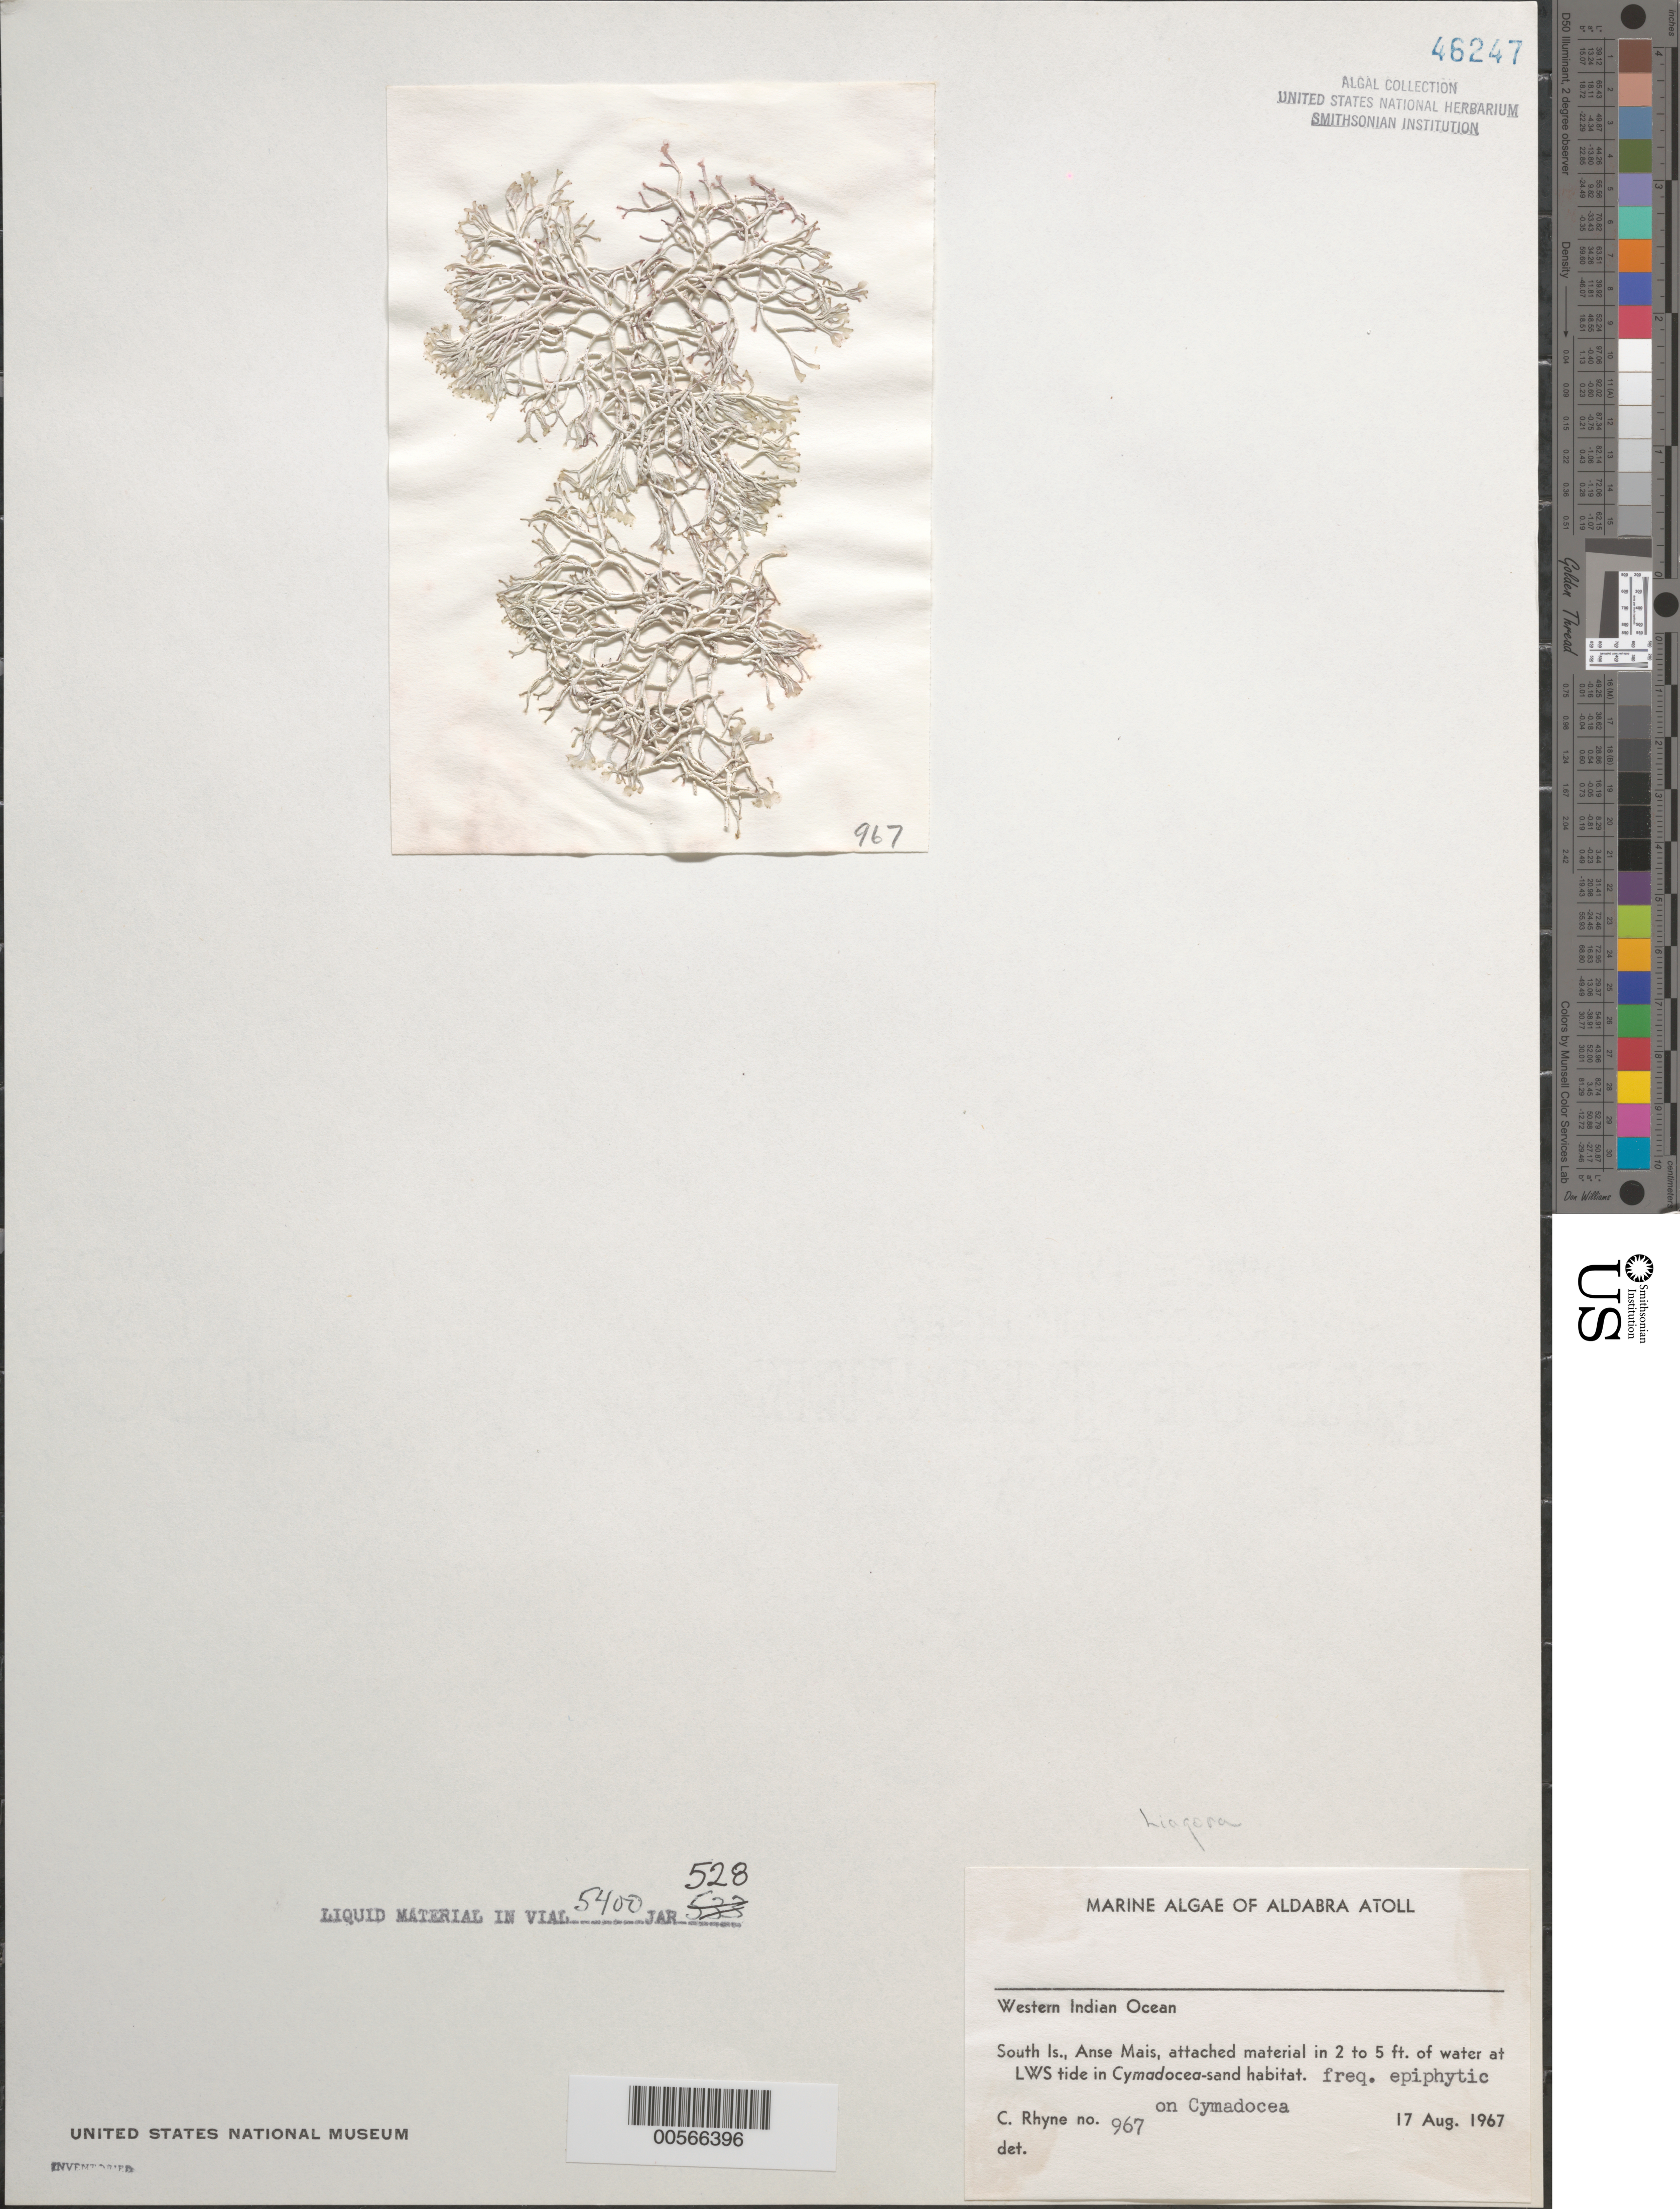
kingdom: Plantae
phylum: Rhodophyta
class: Florideophyceae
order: Nemaliales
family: Liagoraceae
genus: Liagora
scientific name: Liagora sp.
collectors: C. Rhyne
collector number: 967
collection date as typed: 17 Aug 1967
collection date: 1967-08-17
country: Seychelles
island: Aldabra Atoll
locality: South Islet, Anse Mais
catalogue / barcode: US 46247